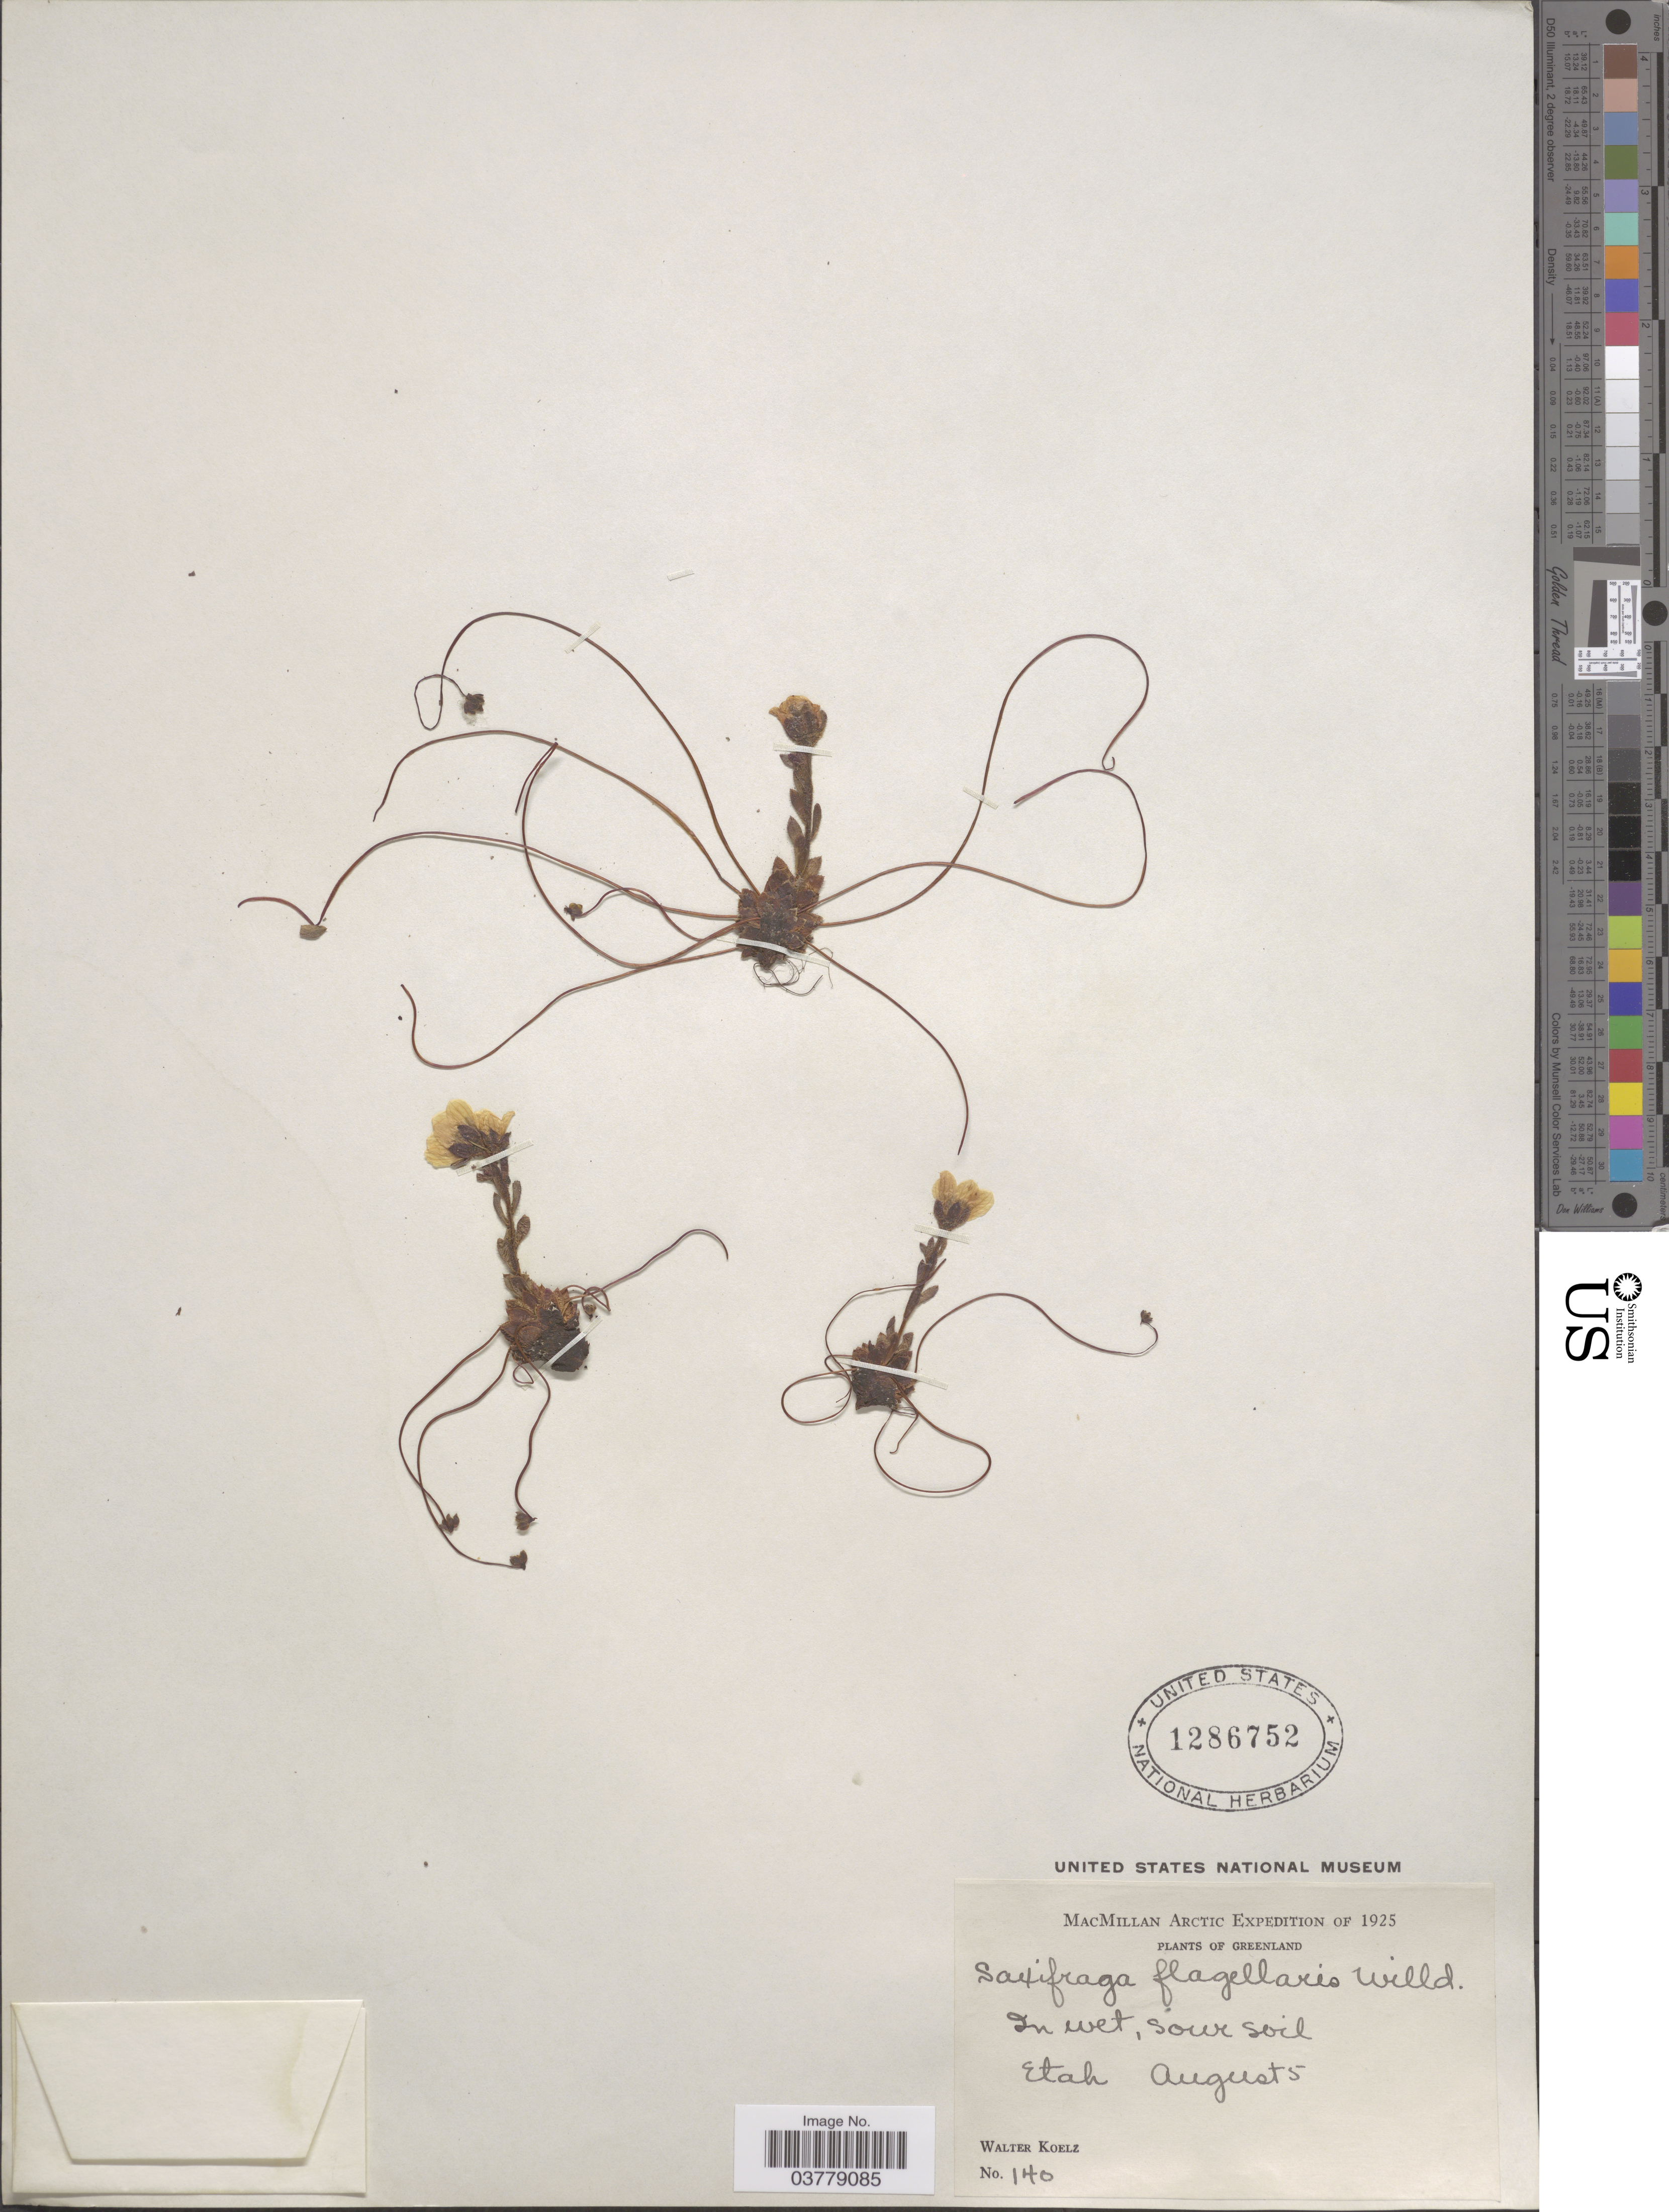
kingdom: Plantae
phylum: Tracheophyta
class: Magnoliopsida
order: Saxifragales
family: Saxifragaceae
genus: Saxifraga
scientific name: Saxifraga flagellaris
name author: Willd. ex Sternb.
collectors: W. N. Koelz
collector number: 140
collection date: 1925-08-05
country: Greenland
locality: Etah.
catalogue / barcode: US 1286752